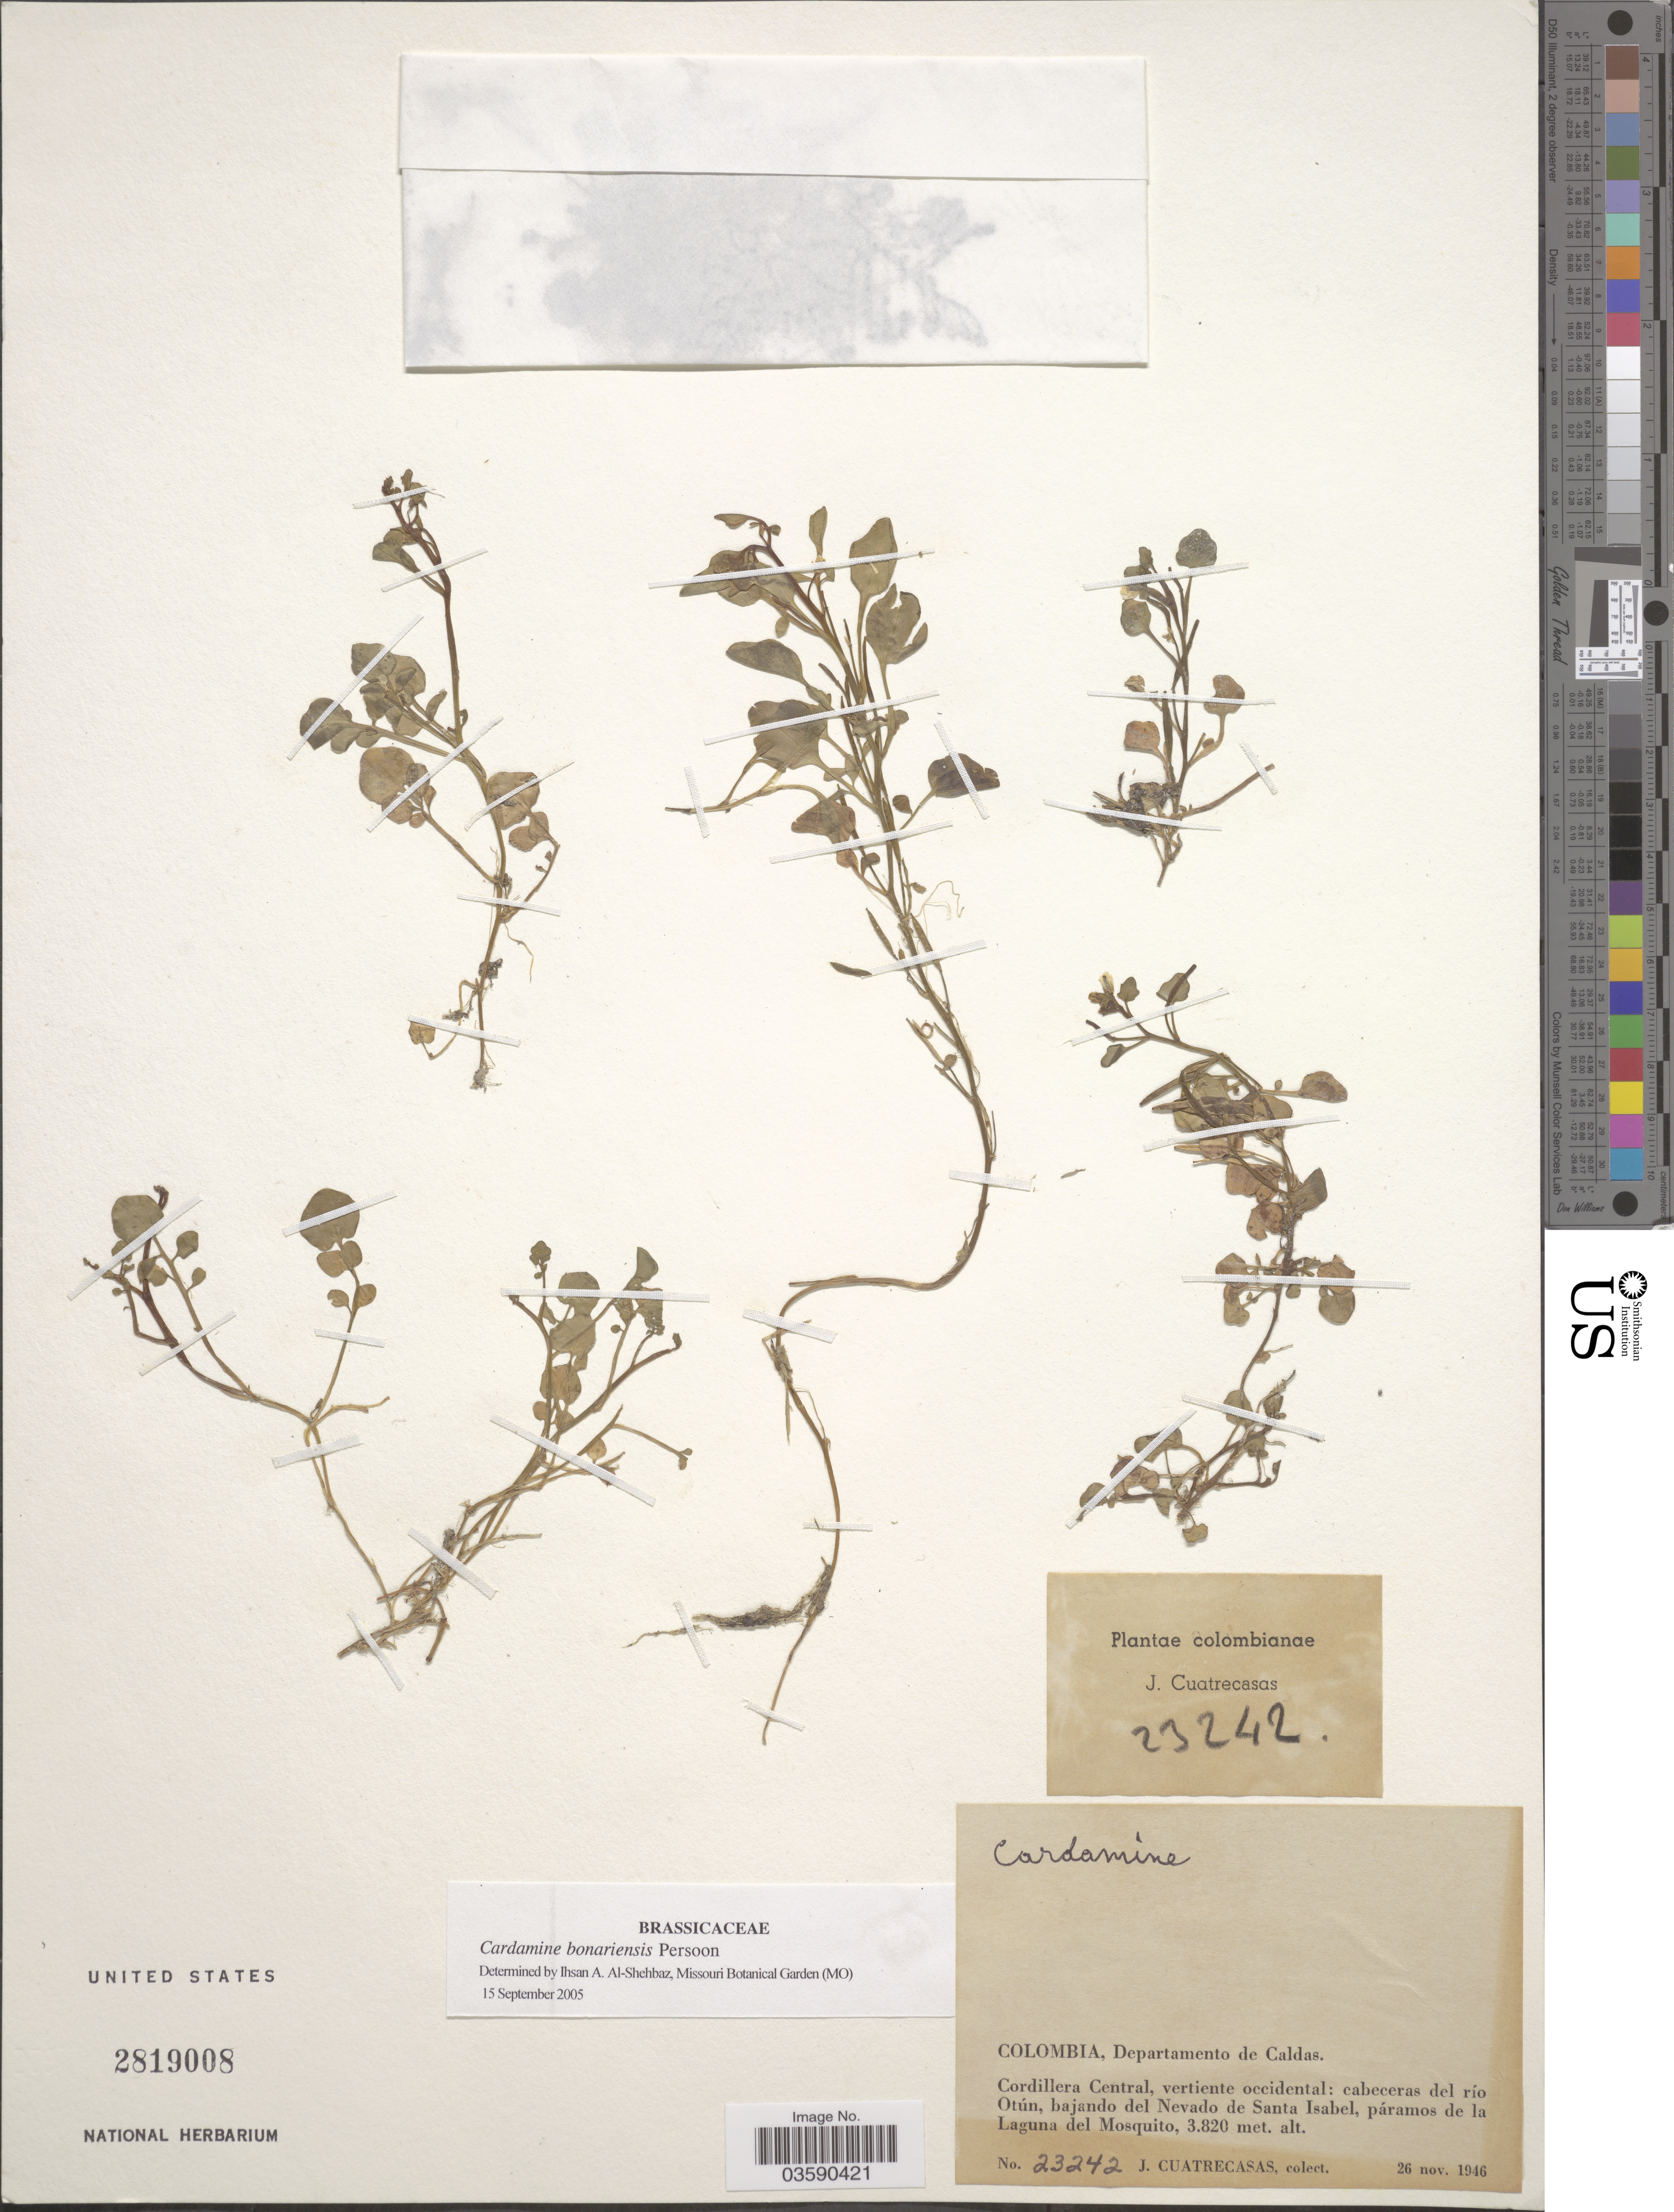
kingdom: Plantae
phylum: Tracheophyta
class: Magnoliopsida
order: Brassicales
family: Brassicaceae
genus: Cardamine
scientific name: Cardamine bonariensis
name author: Pers.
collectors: J. Cuatrecasas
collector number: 23242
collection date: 1946-11-26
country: Colombia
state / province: Caldas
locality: Departamento de Caldas. Cordillera Central, vertiente occidental: cabeceras del río Otún, bajando del Nevado de Santa Isabel, páramos de la Laguna del Mosquito.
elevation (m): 3820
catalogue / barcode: US 2819008